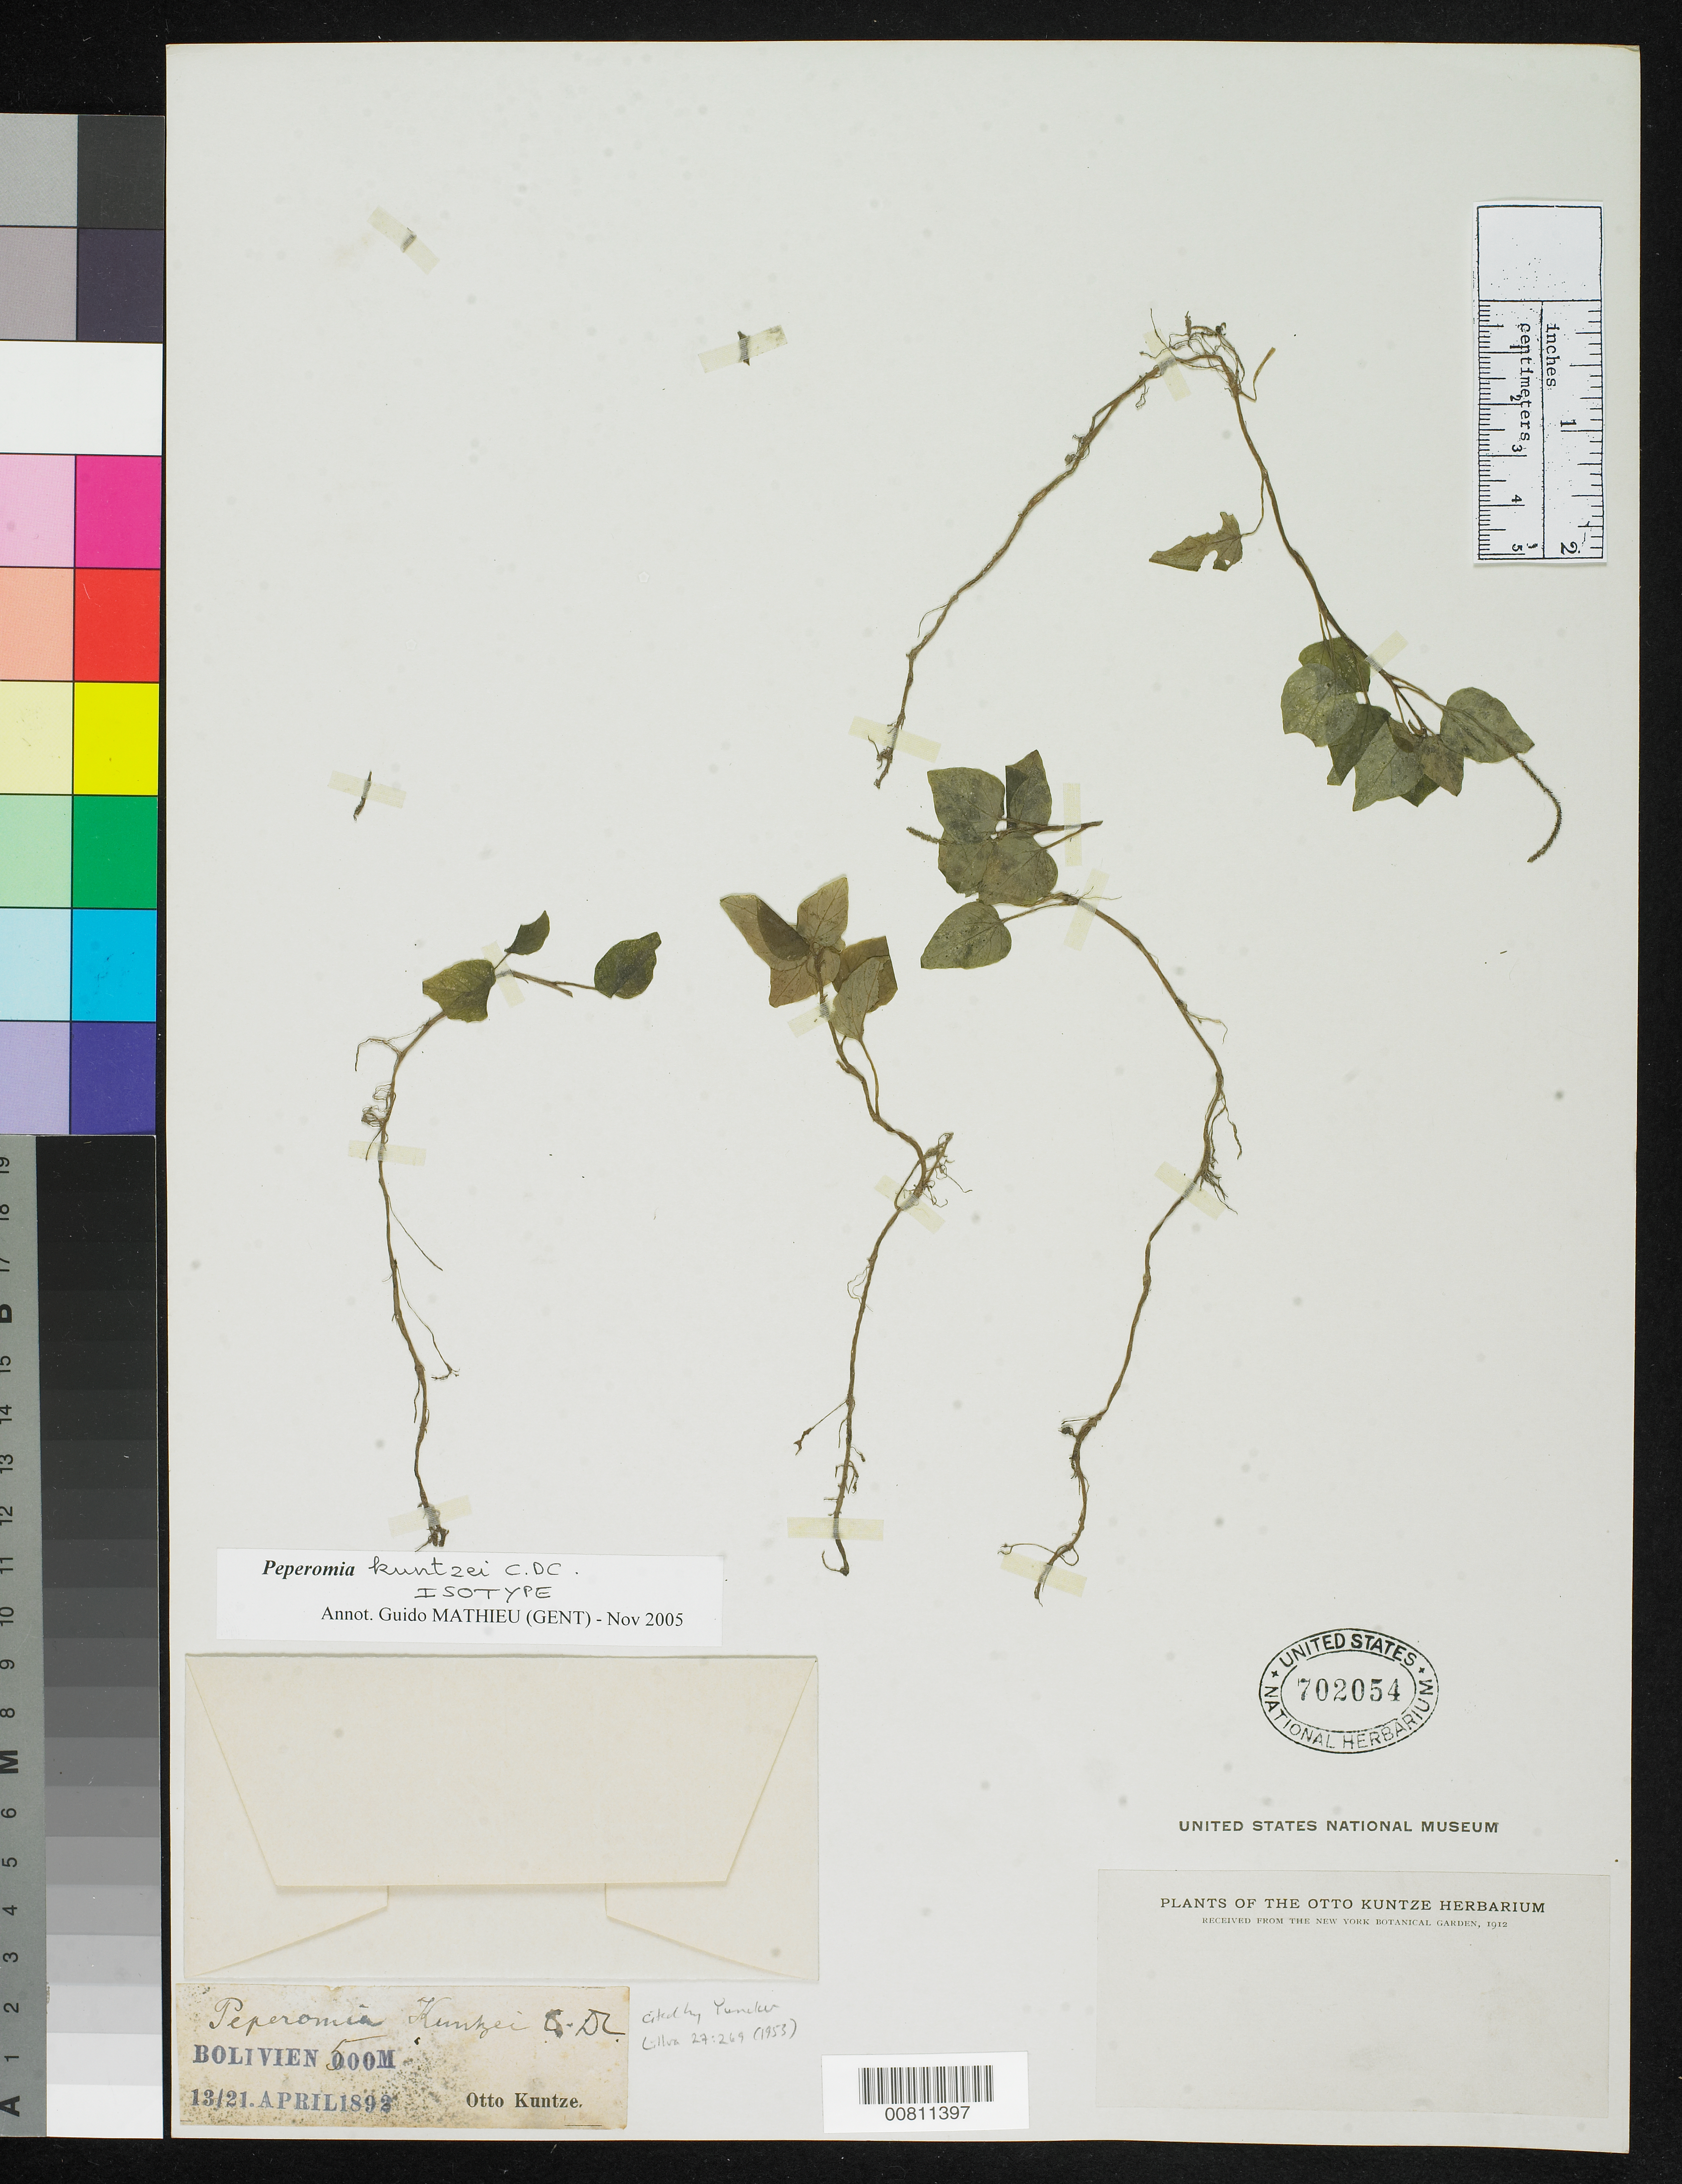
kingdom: Plantae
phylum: Tracheophyta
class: Magnoliopsida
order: Piperales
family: Piperaceae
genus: Peperomia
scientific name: Peperomia kuntzei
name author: C. DC. in Kuntze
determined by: Mathieu, Guido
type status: Isotype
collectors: C.E.O. Kuntze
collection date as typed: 13 Apr 1892 to 21 Apr 1892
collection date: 1892-04-13/1892-04-21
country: Bolivia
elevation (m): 500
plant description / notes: Cited by Yuncker, Lilloa 27: 269 (1953).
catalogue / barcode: US 702054